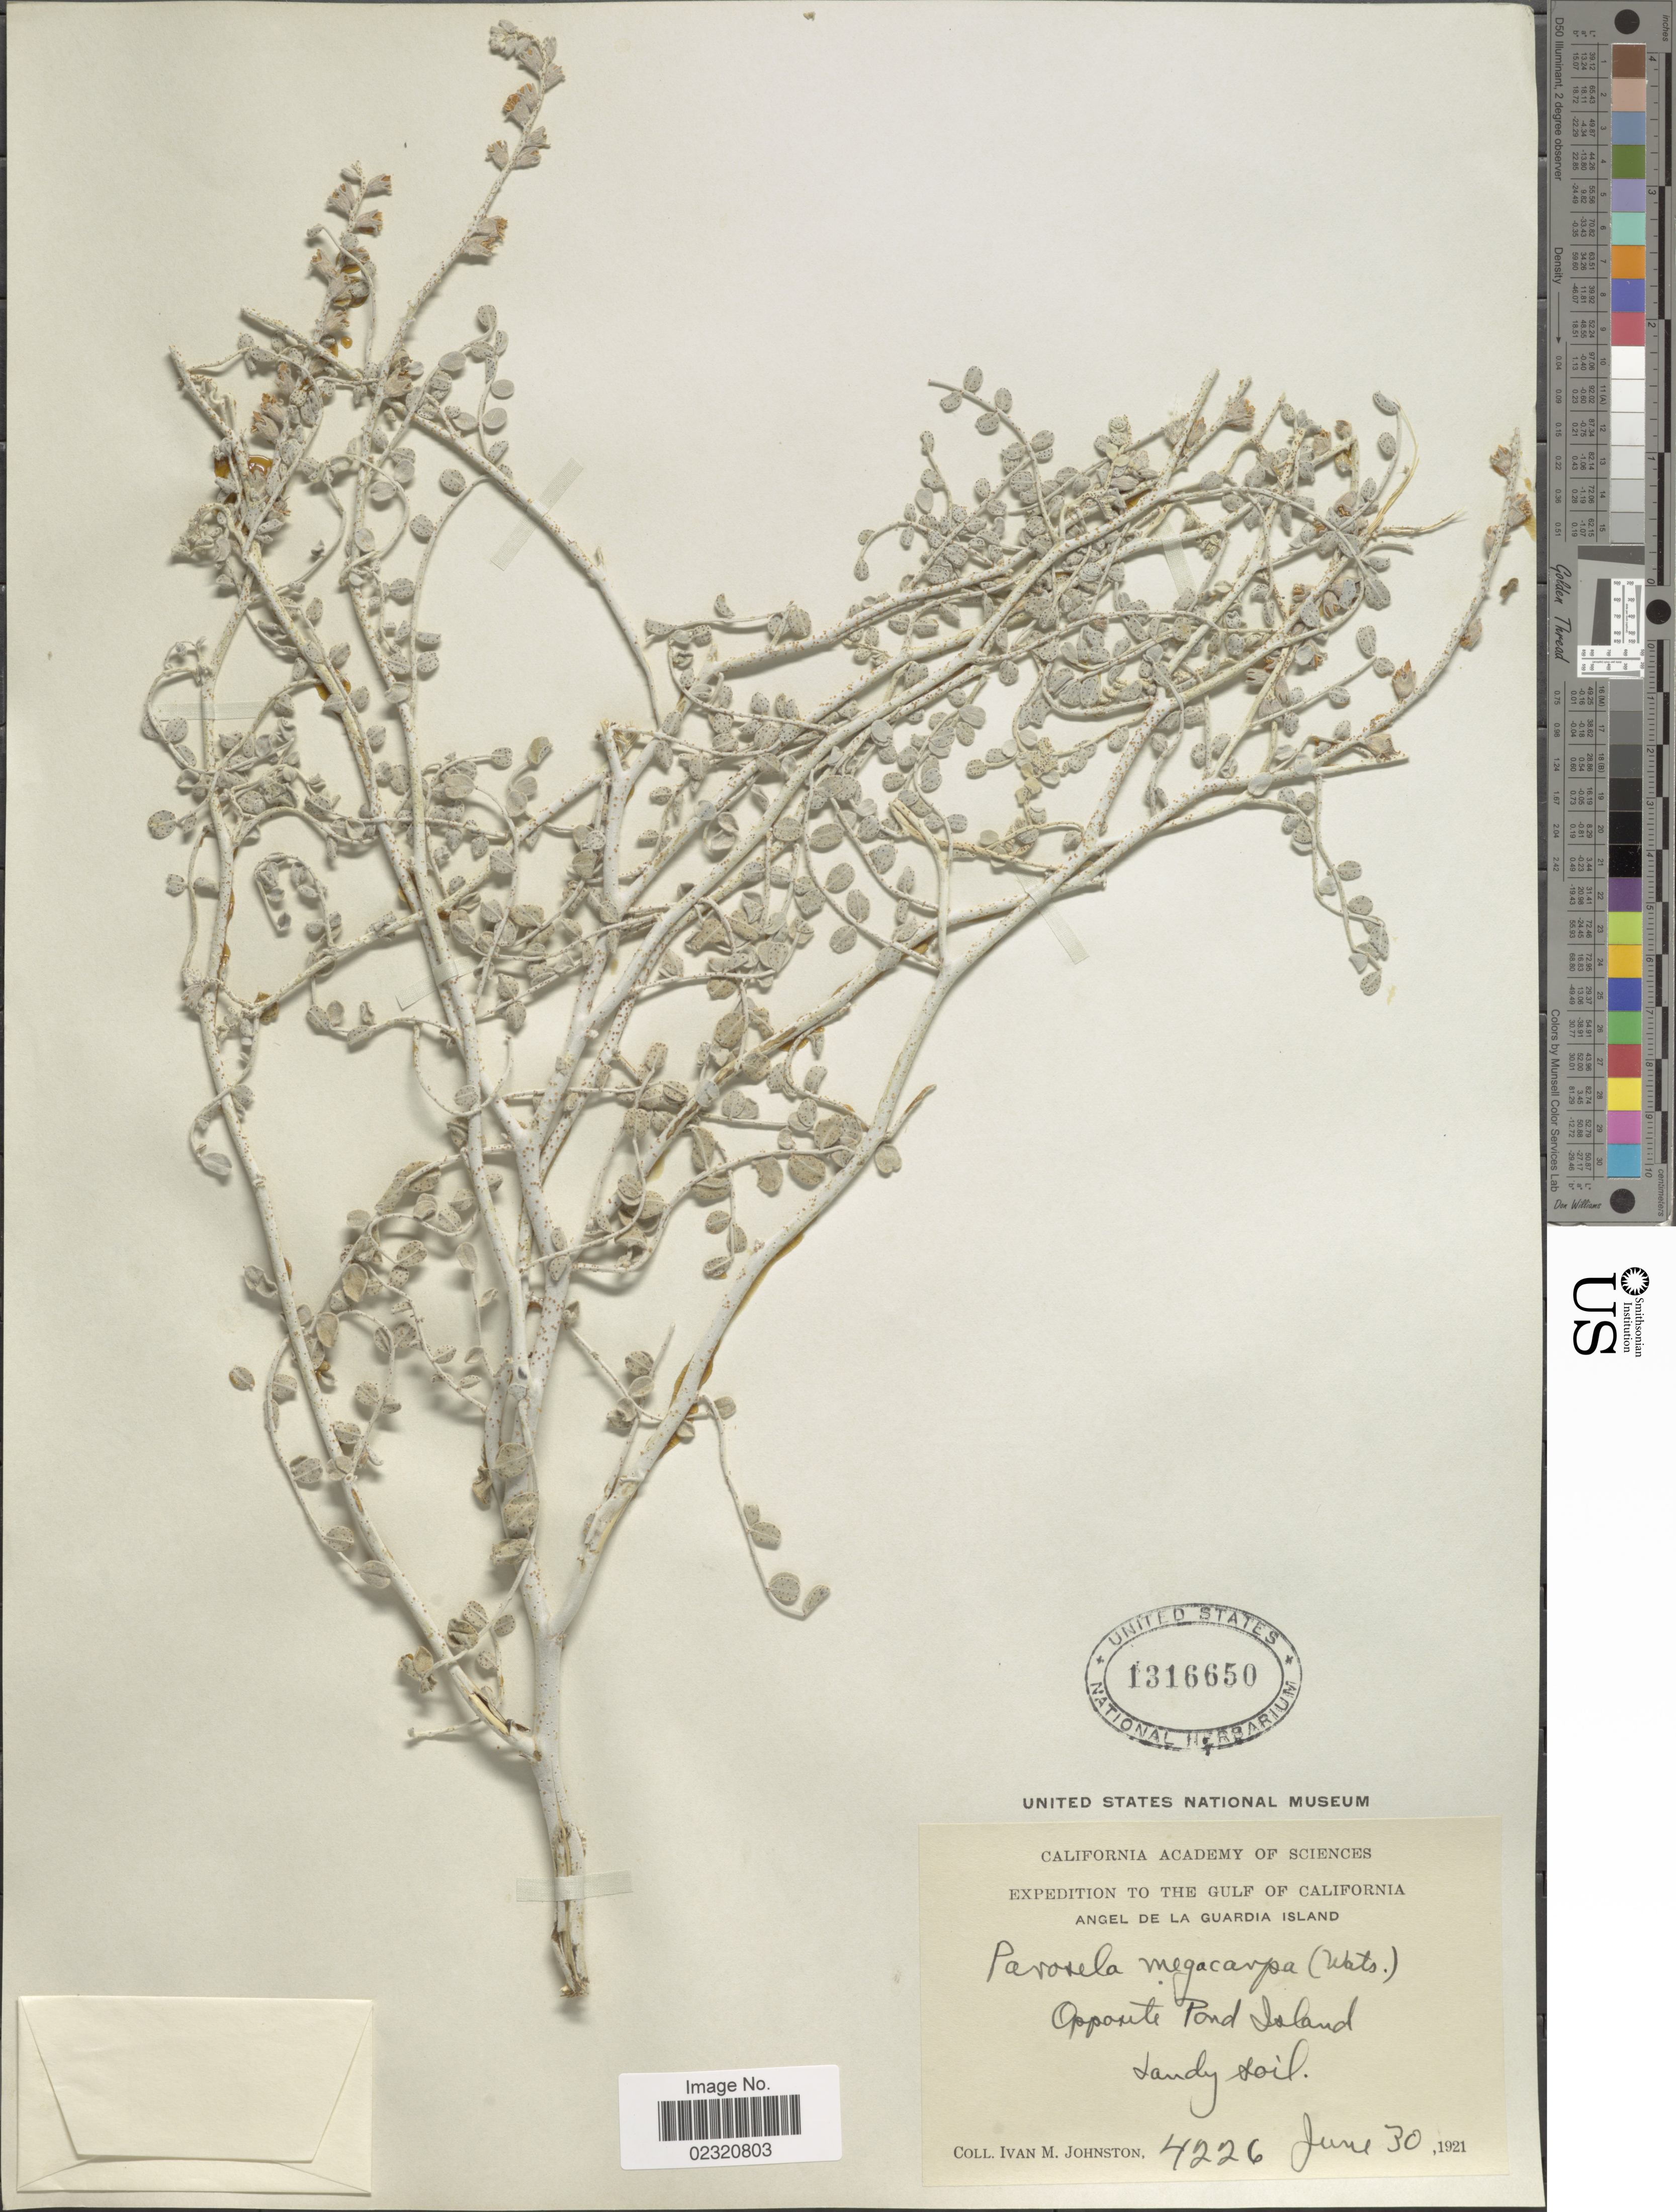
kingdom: Plantae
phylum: Tracheophyta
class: Magnoliopsida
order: Fabales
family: Fabaceae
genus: Errazurizia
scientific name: Errazurizia megacarpa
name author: I.M. Johnst.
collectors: I.M. Johnston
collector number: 4226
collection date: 1921-06-30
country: Mexico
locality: The Gulf of California, Andel de la Guardia Island, Opposite Pond Island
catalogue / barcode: US 1316650